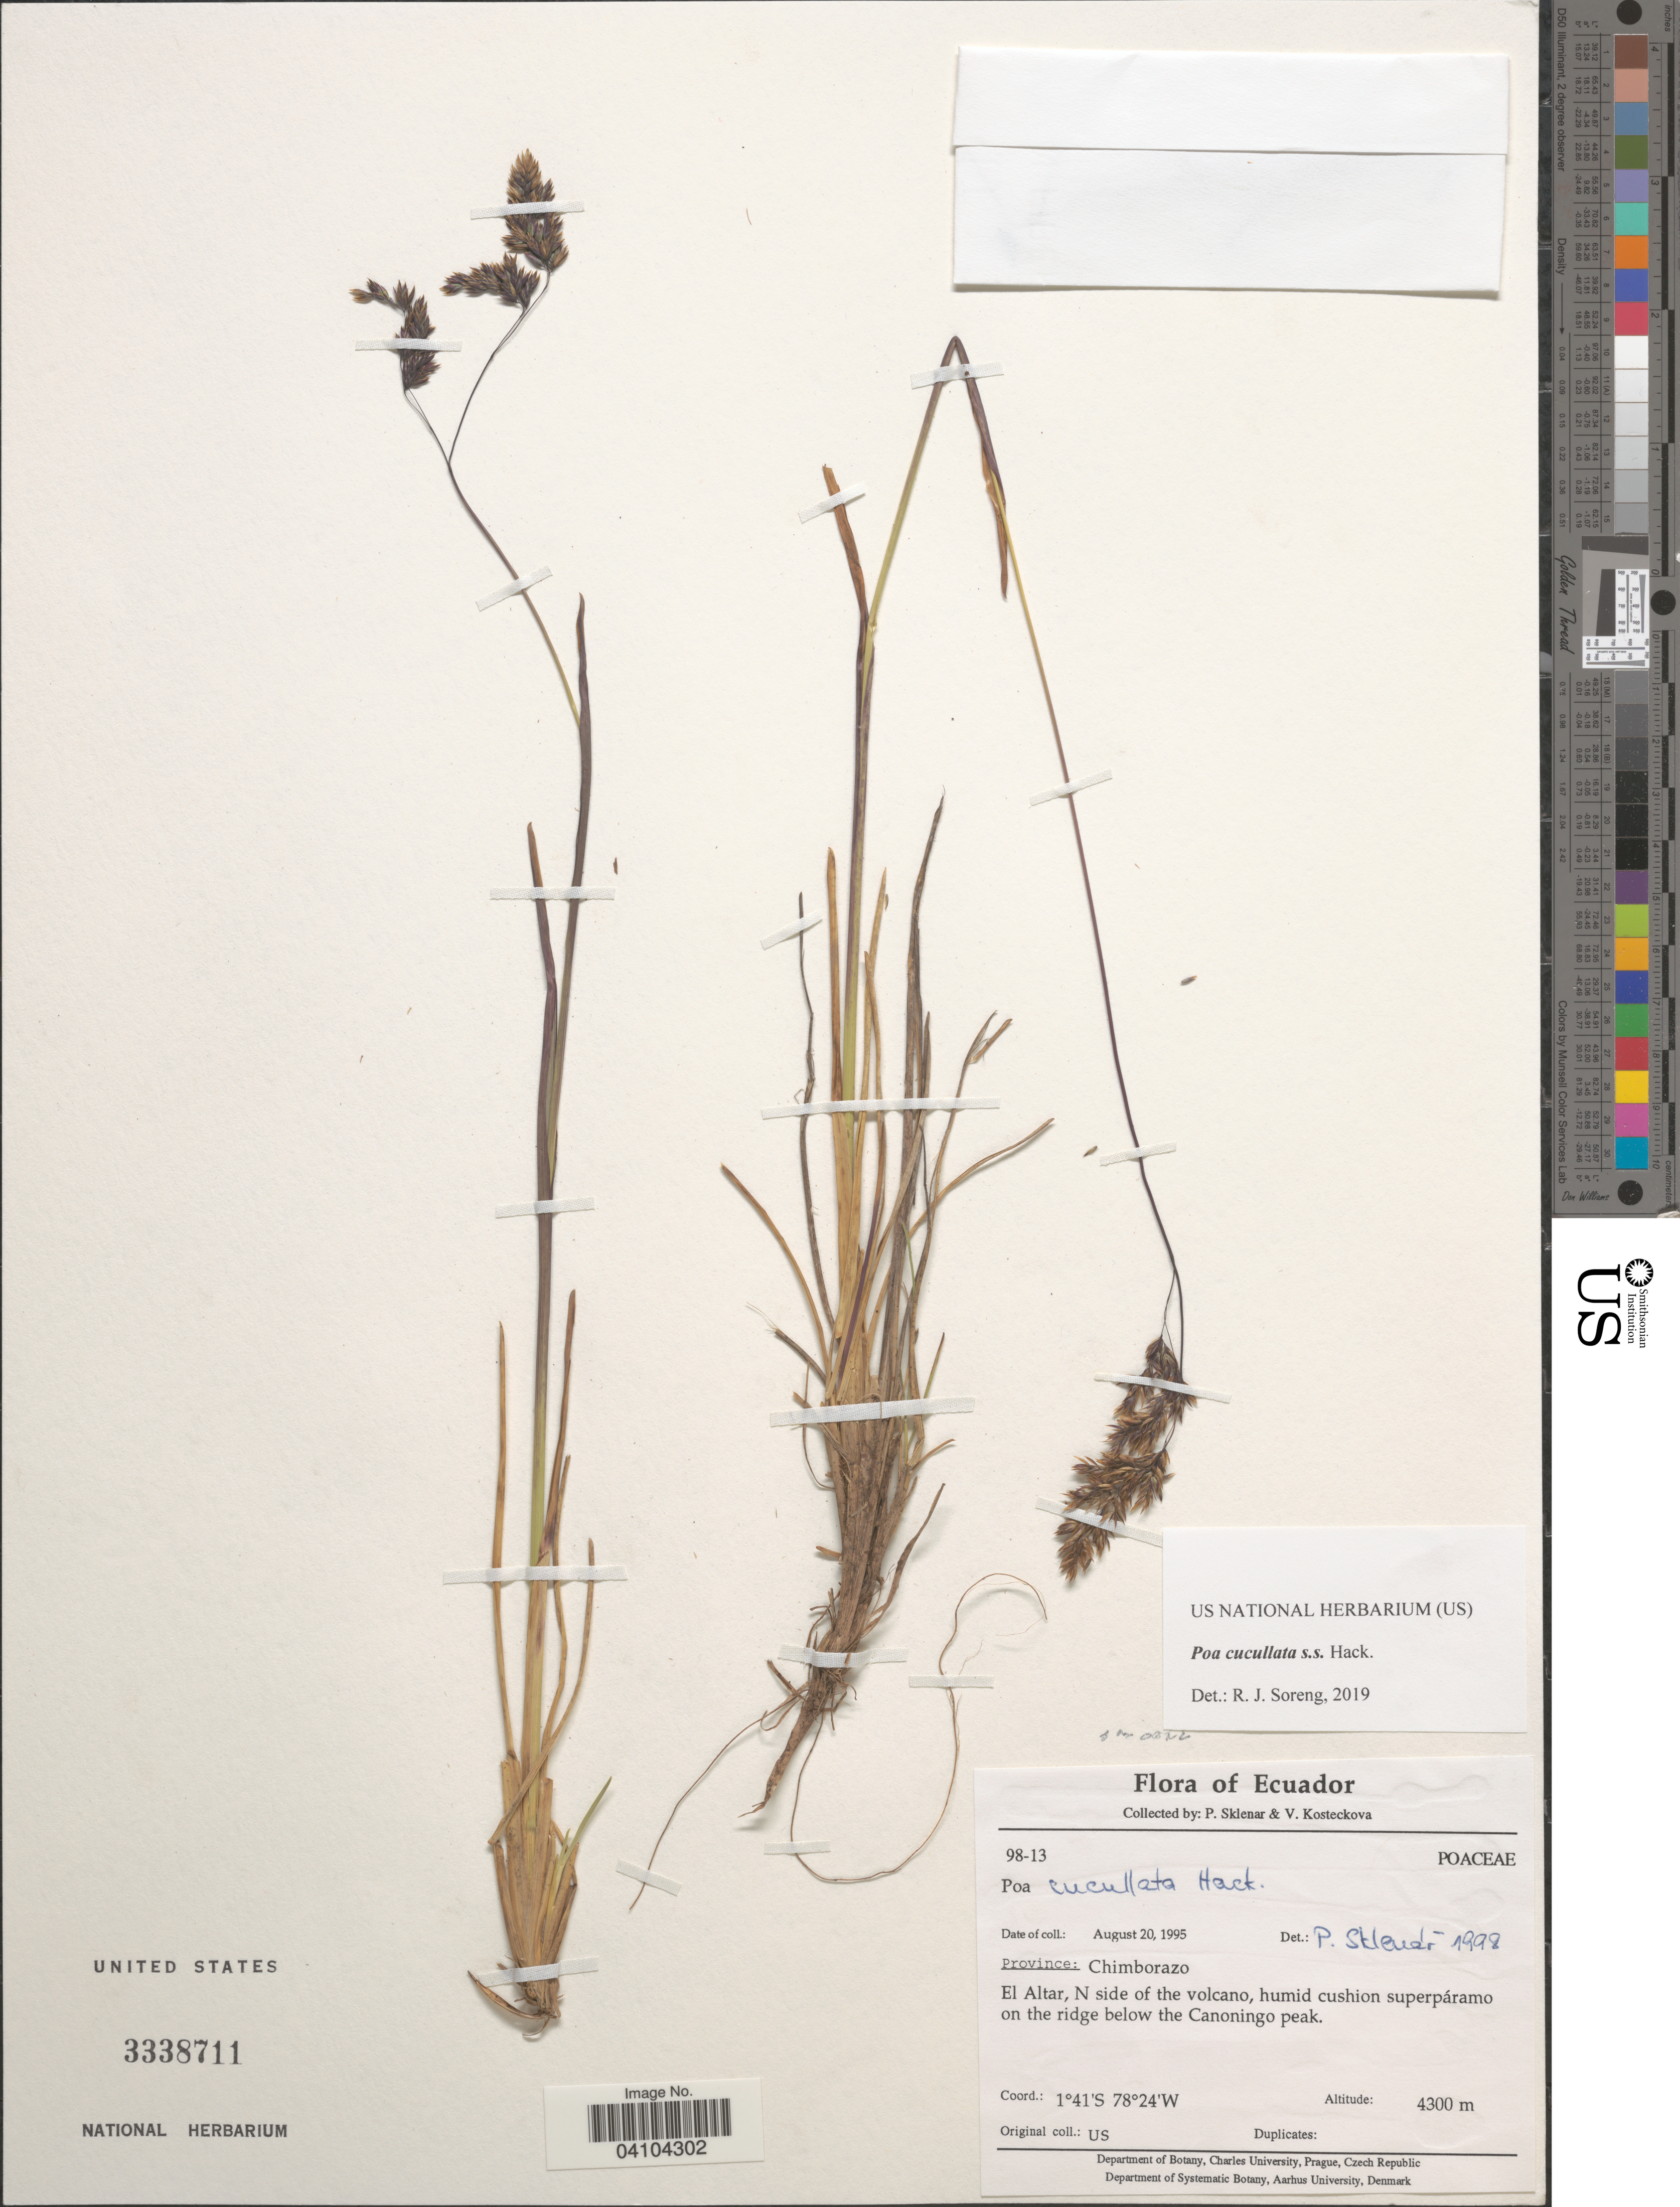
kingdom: Plantae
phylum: Tracheophyta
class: Liliopsida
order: Poales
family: Poaceae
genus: Poa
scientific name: Poa cucullata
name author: Hack.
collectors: P. Sklenar & V. Kosteckova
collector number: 98-13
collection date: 1995-08-20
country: Ecuador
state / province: Chimborazo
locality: El Altar, N side of the volcano, humid cushion superpáramo on the ridge below the Canoningo peak.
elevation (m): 4300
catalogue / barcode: US 3338711